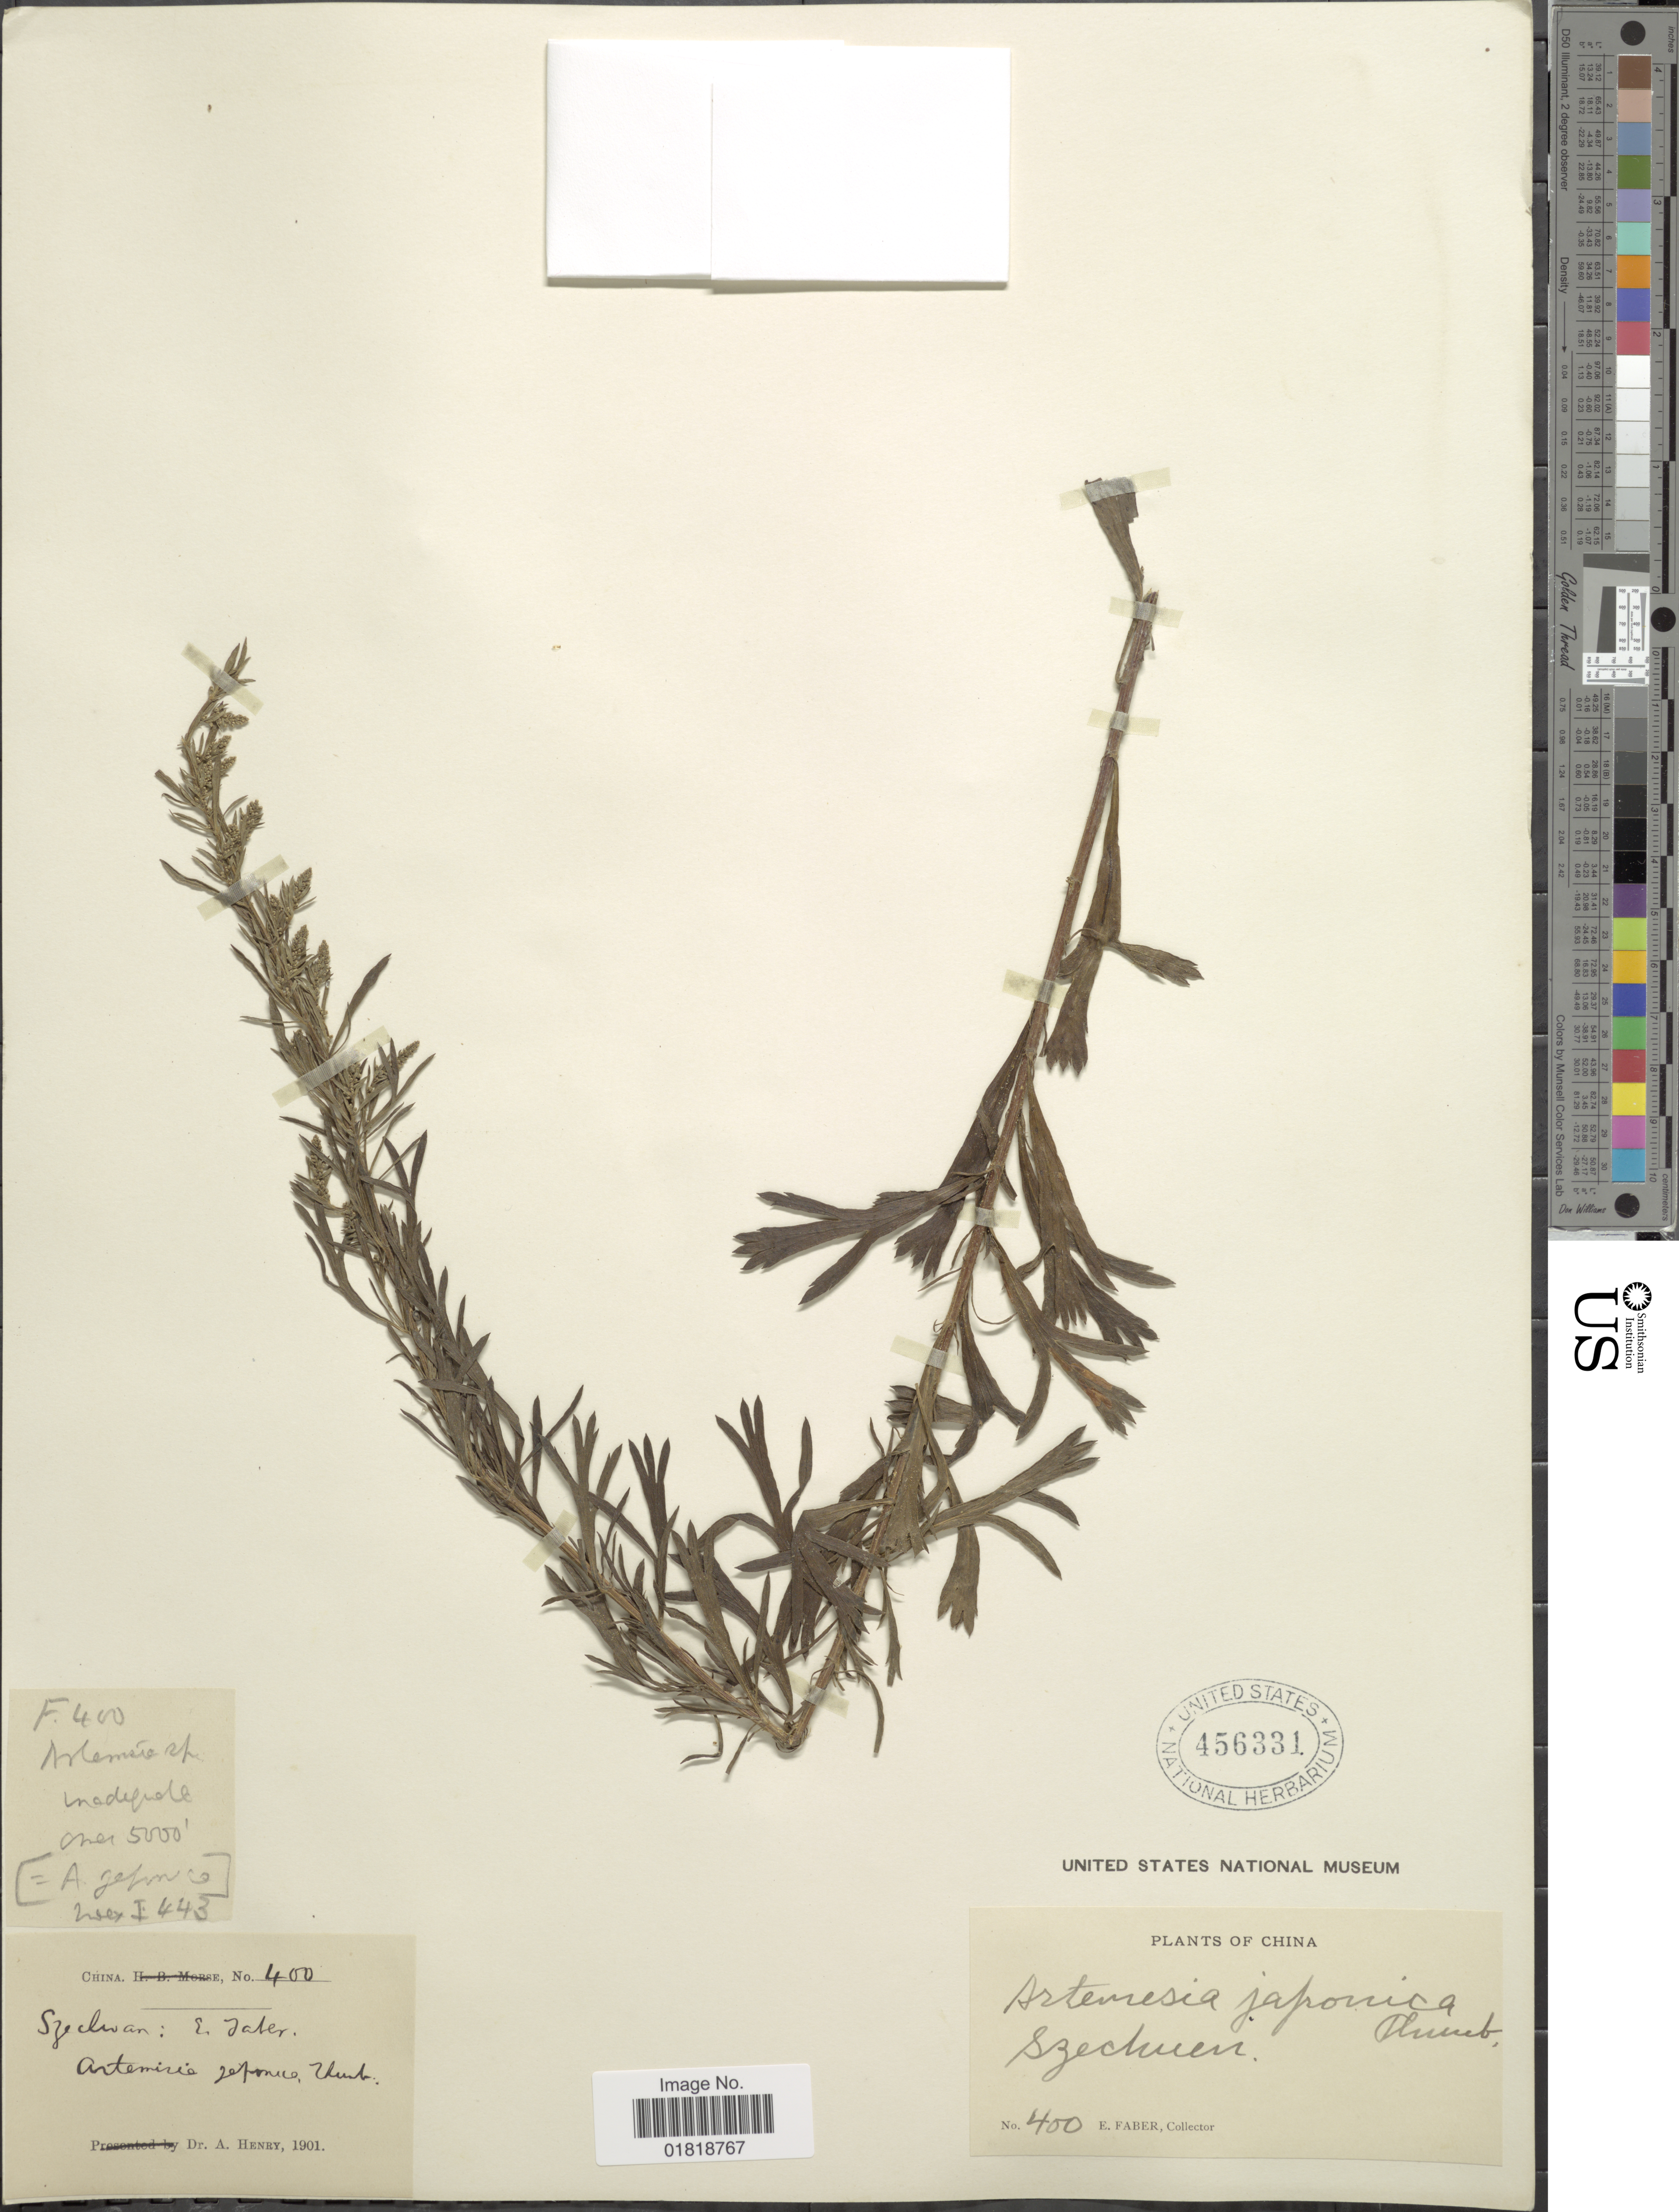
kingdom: Plantae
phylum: Tracheophyta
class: Magnoliopsida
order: Asterales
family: Asteraceae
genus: Artemisia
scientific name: Artemisia japonica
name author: Thunb.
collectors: E. Faber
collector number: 400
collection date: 1901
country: China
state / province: Sichuan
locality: Szechuen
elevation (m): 1524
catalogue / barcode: US 456331